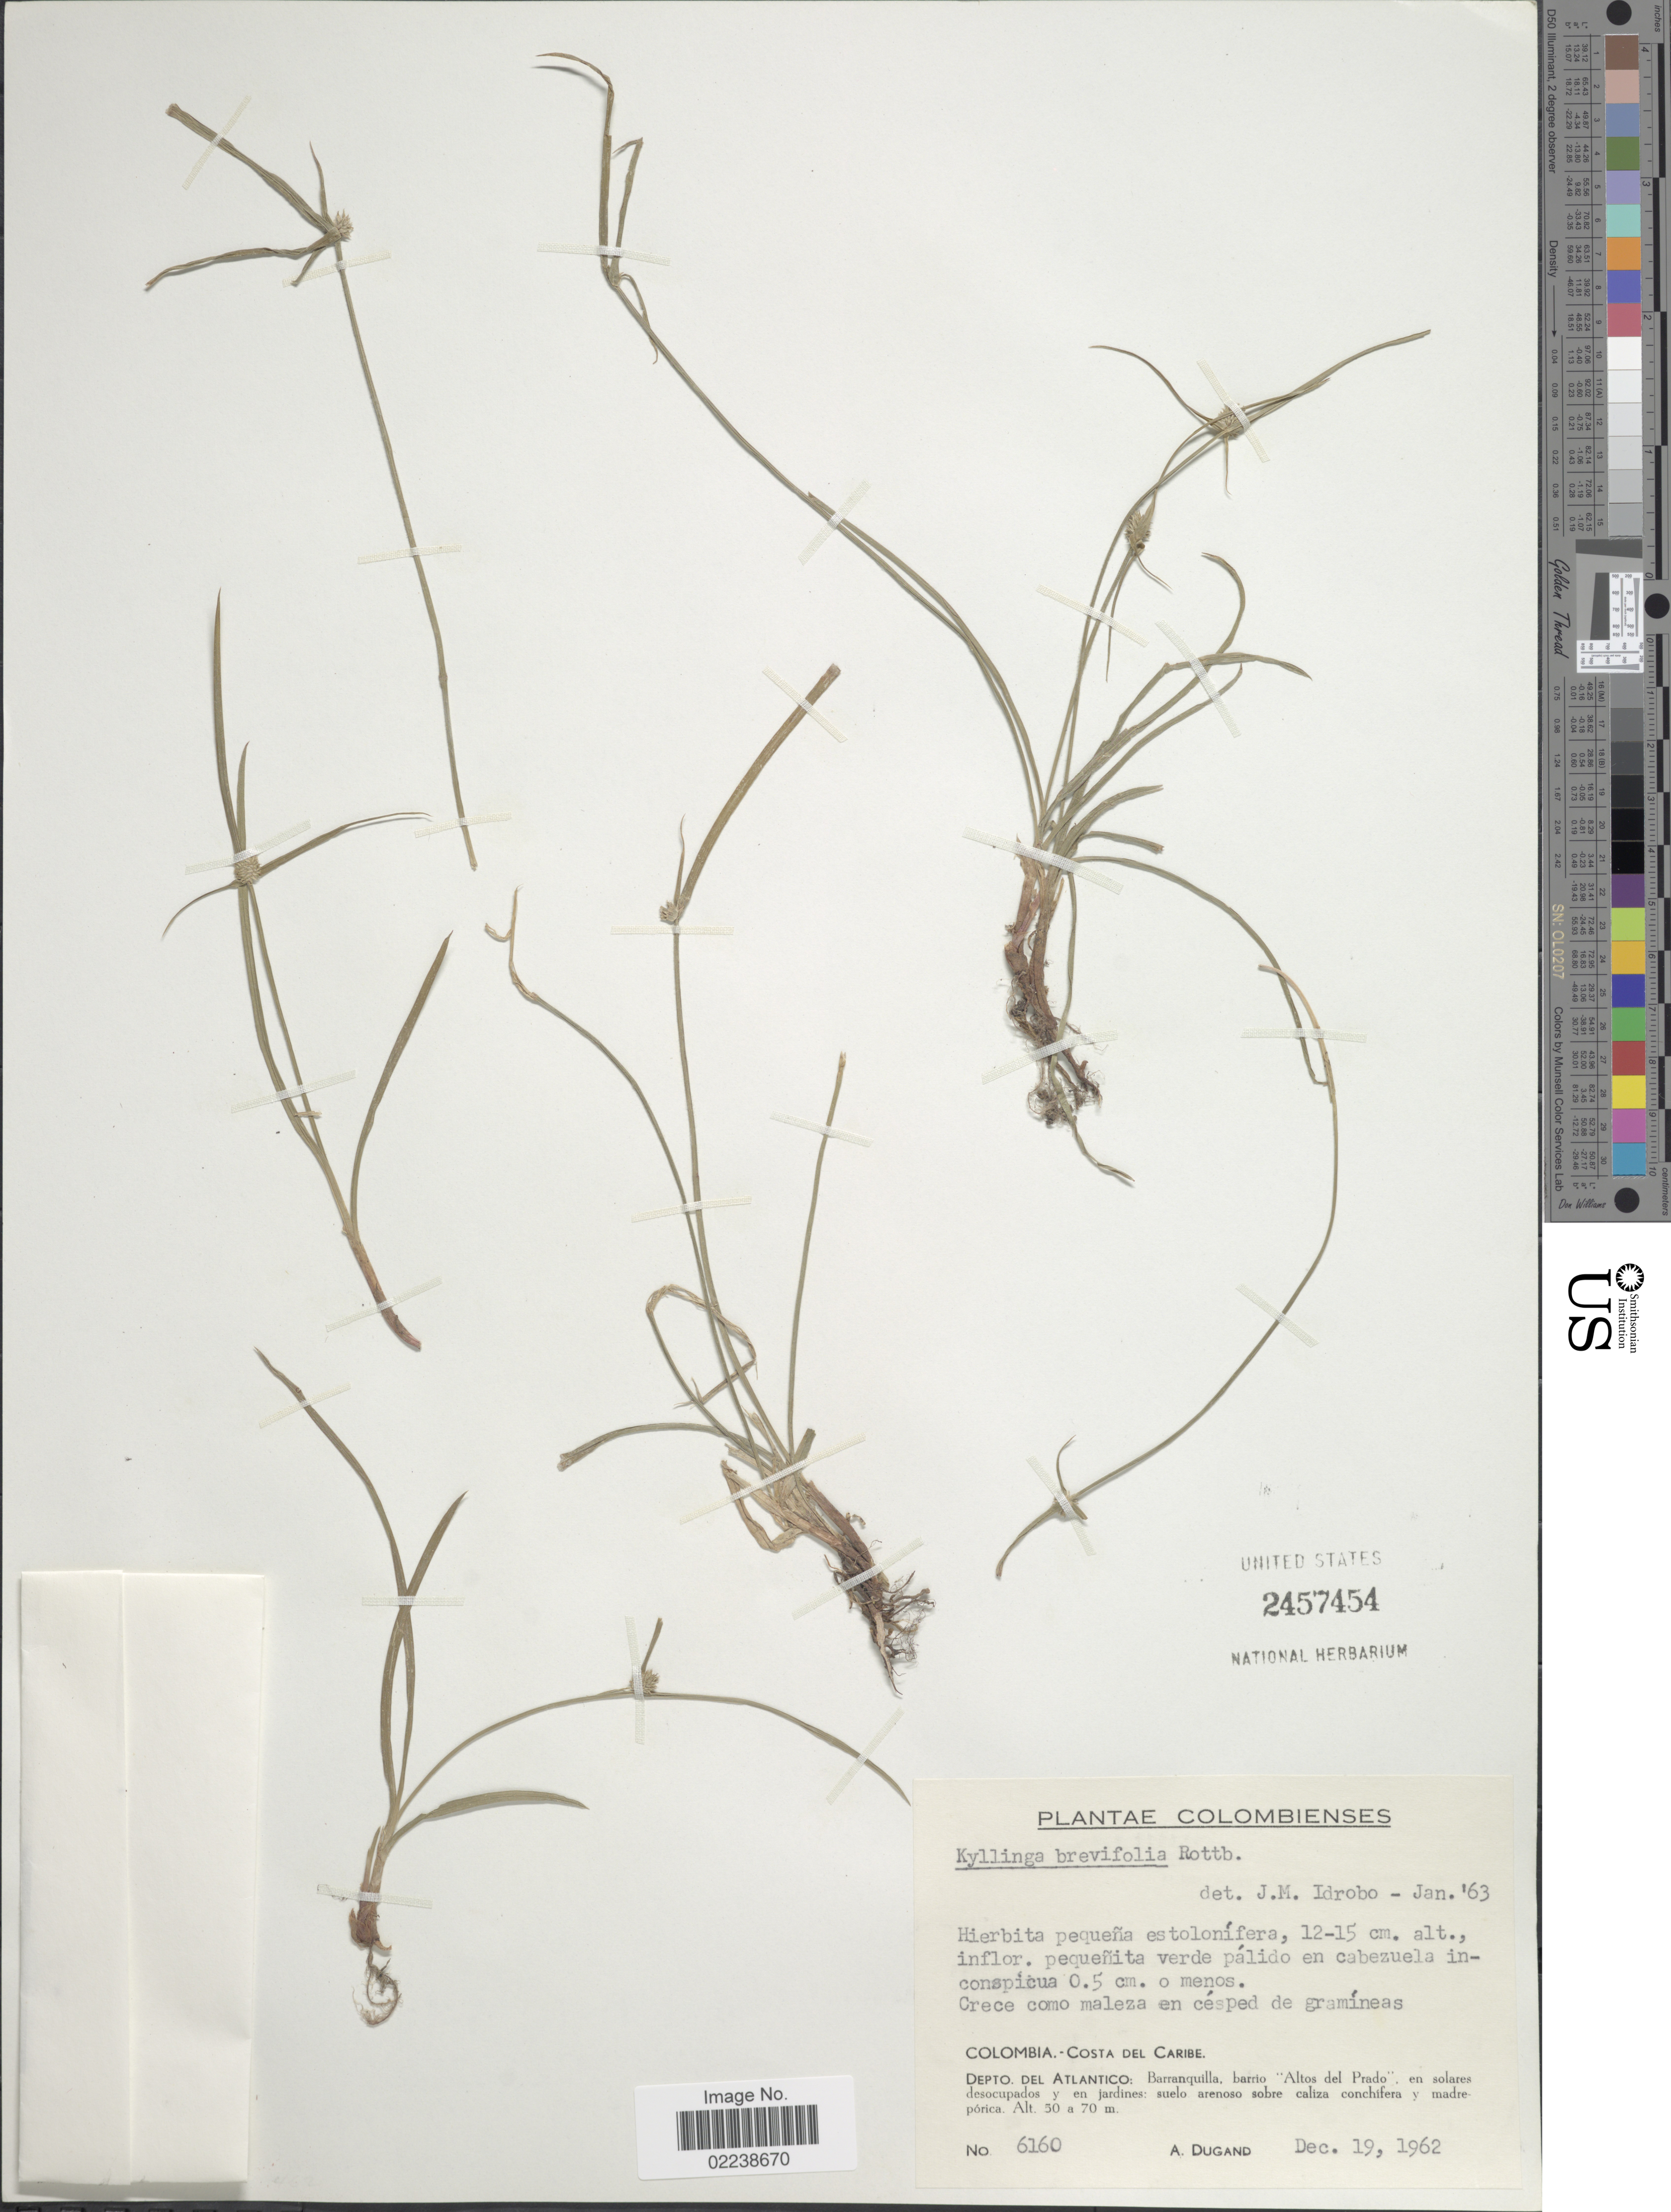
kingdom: Plantae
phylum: Tracheophyta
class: Liliopsida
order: Poales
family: Cyperaceae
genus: Cyperus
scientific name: Cyperus brevifolius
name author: (Rottb.) Hassk.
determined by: Strong, M. T., (US), Smithsonian Institution - National Museum of Natural History (UNITED STATES)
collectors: A. Dugand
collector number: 6160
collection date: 1962-12-19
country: Colombia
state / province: Atlántico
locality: Costa del Caribe, Barranquilla, barrio "Altos del Prado" en jardines: suelo arenoso sobre caliza conchifera y madreporica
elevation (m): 50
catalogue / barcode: US 2457454